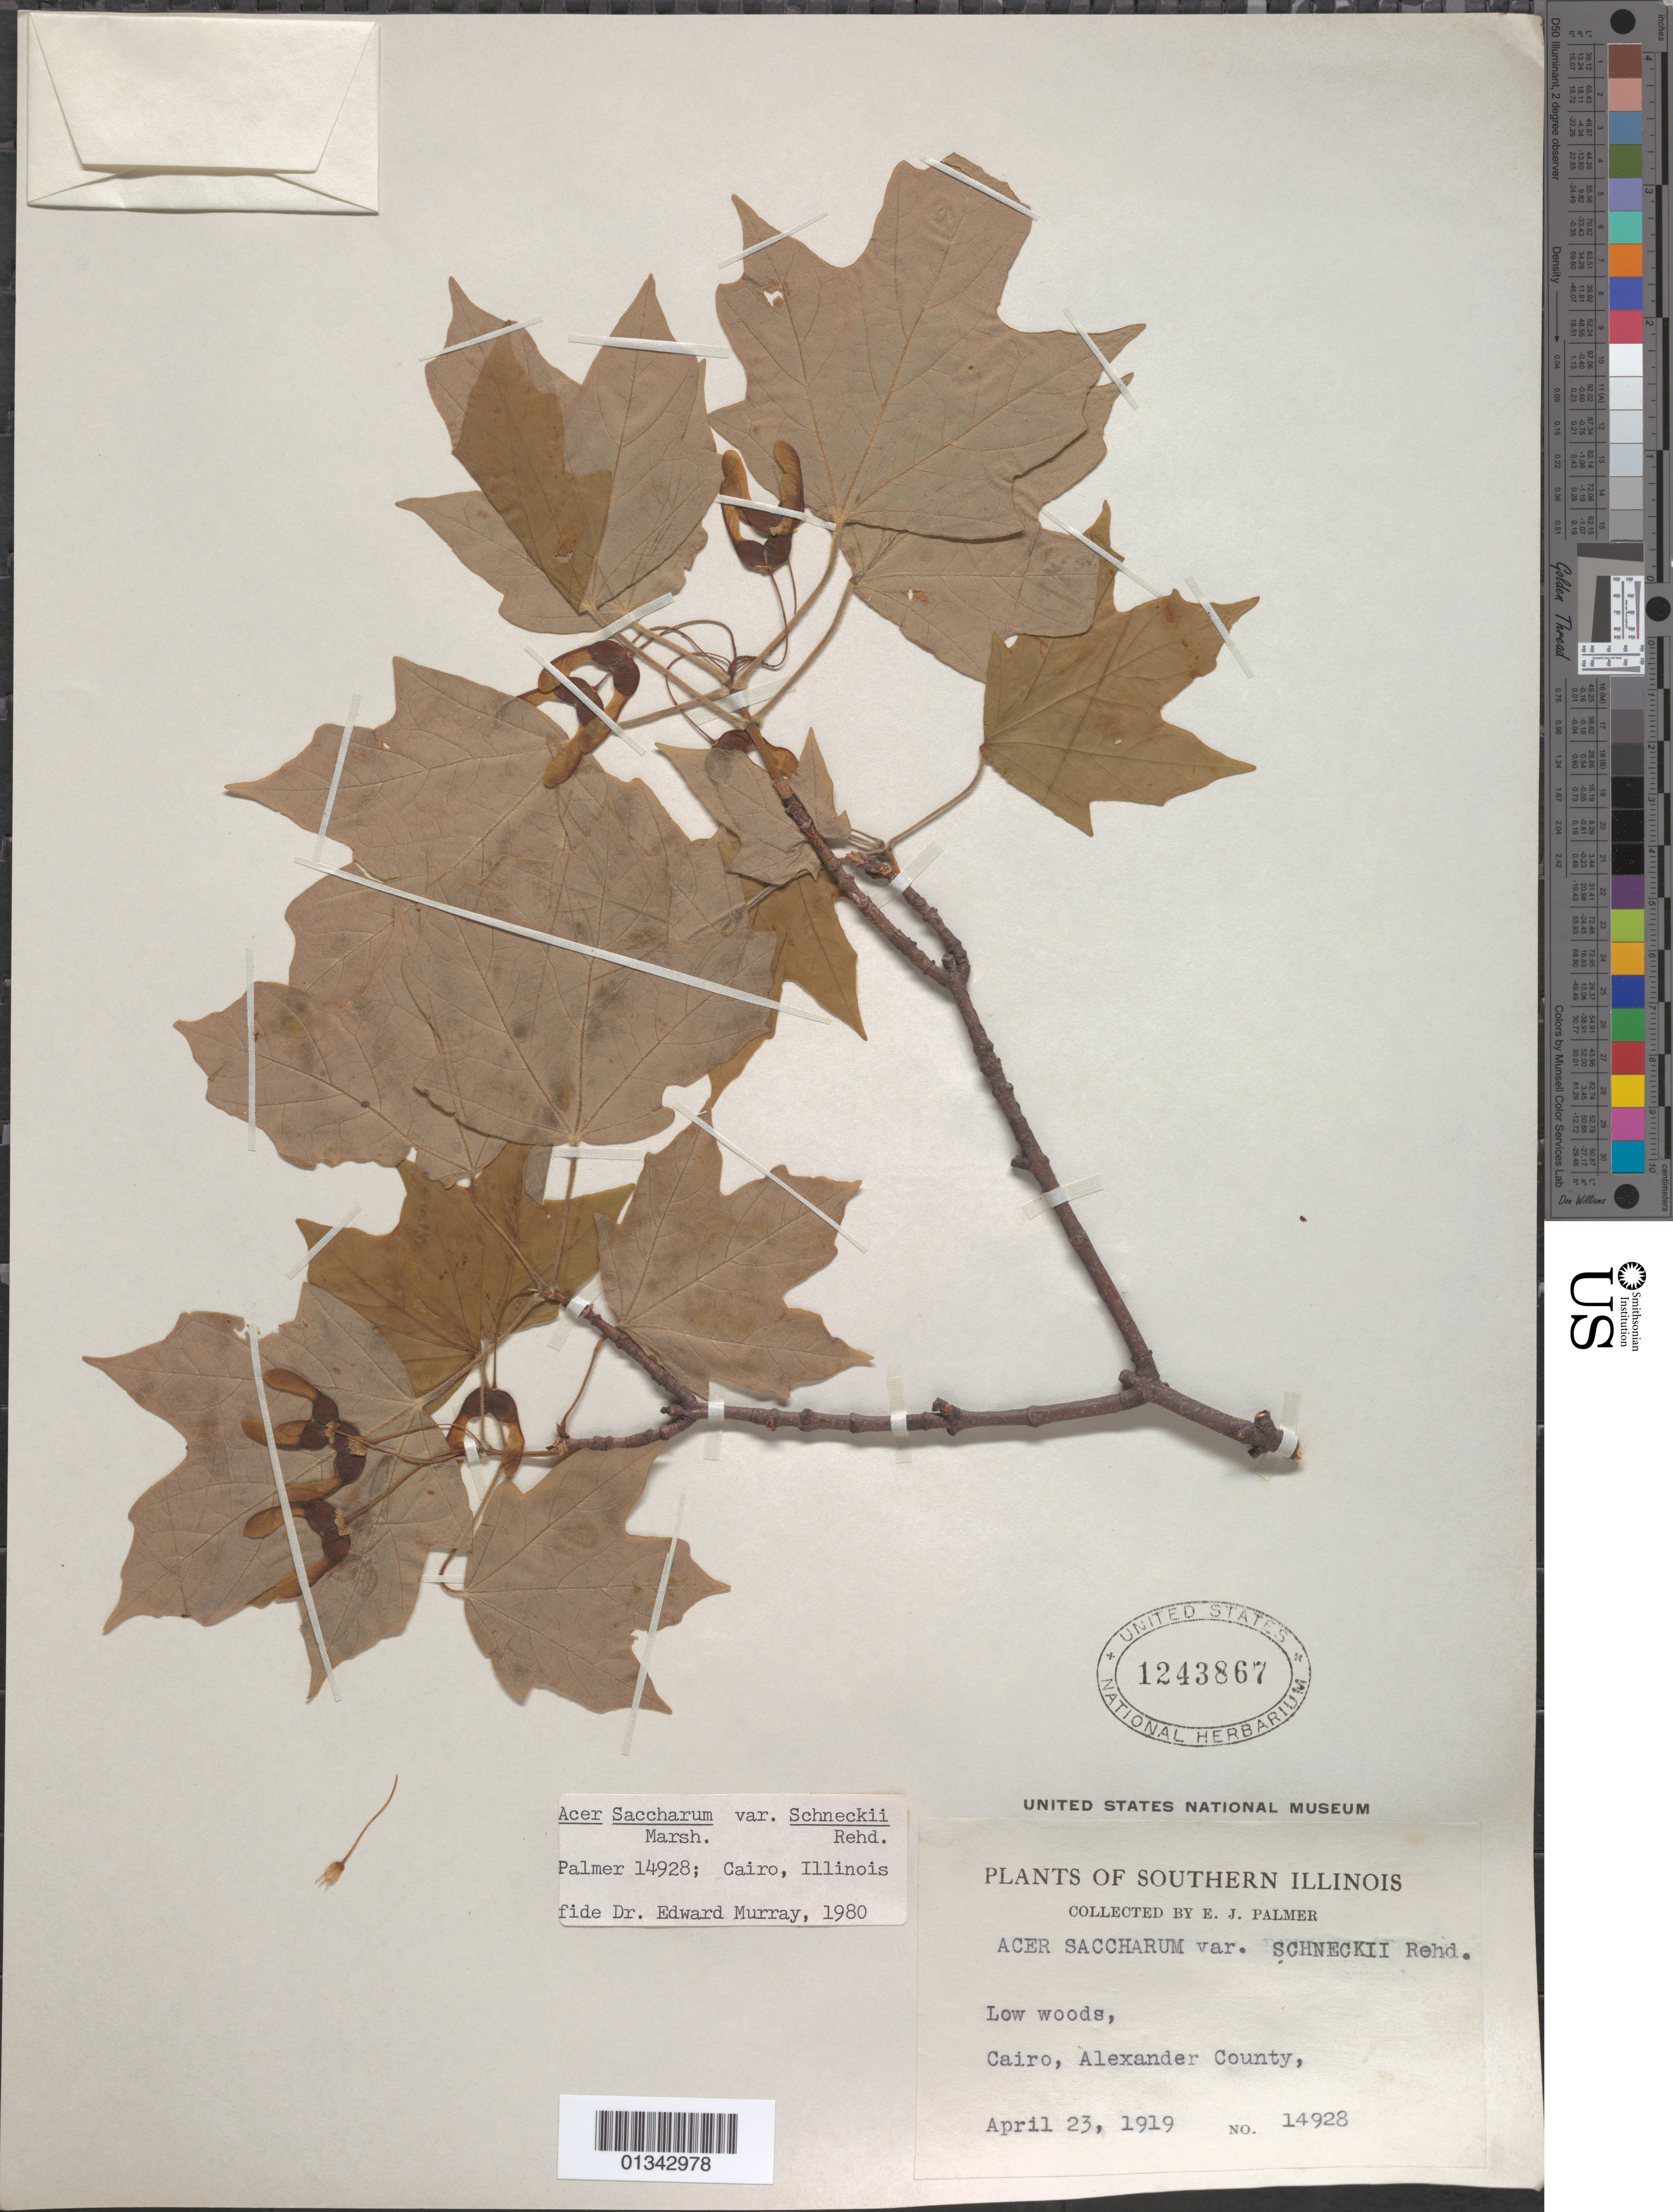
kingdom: Plantae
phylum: Tracheophyta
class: Magnoliopsida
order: Sapindales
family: Sapindaceae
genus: Acer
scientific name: Acer saccharum var. schneckii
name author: Rehder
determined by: Murray, Edward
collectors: E. J. Palmer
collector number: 14928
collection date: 1919-04-23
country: United States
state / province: Illinois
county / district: Alexander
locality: Alexander County, Cairo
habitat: Low woods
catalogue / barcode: US 1243867